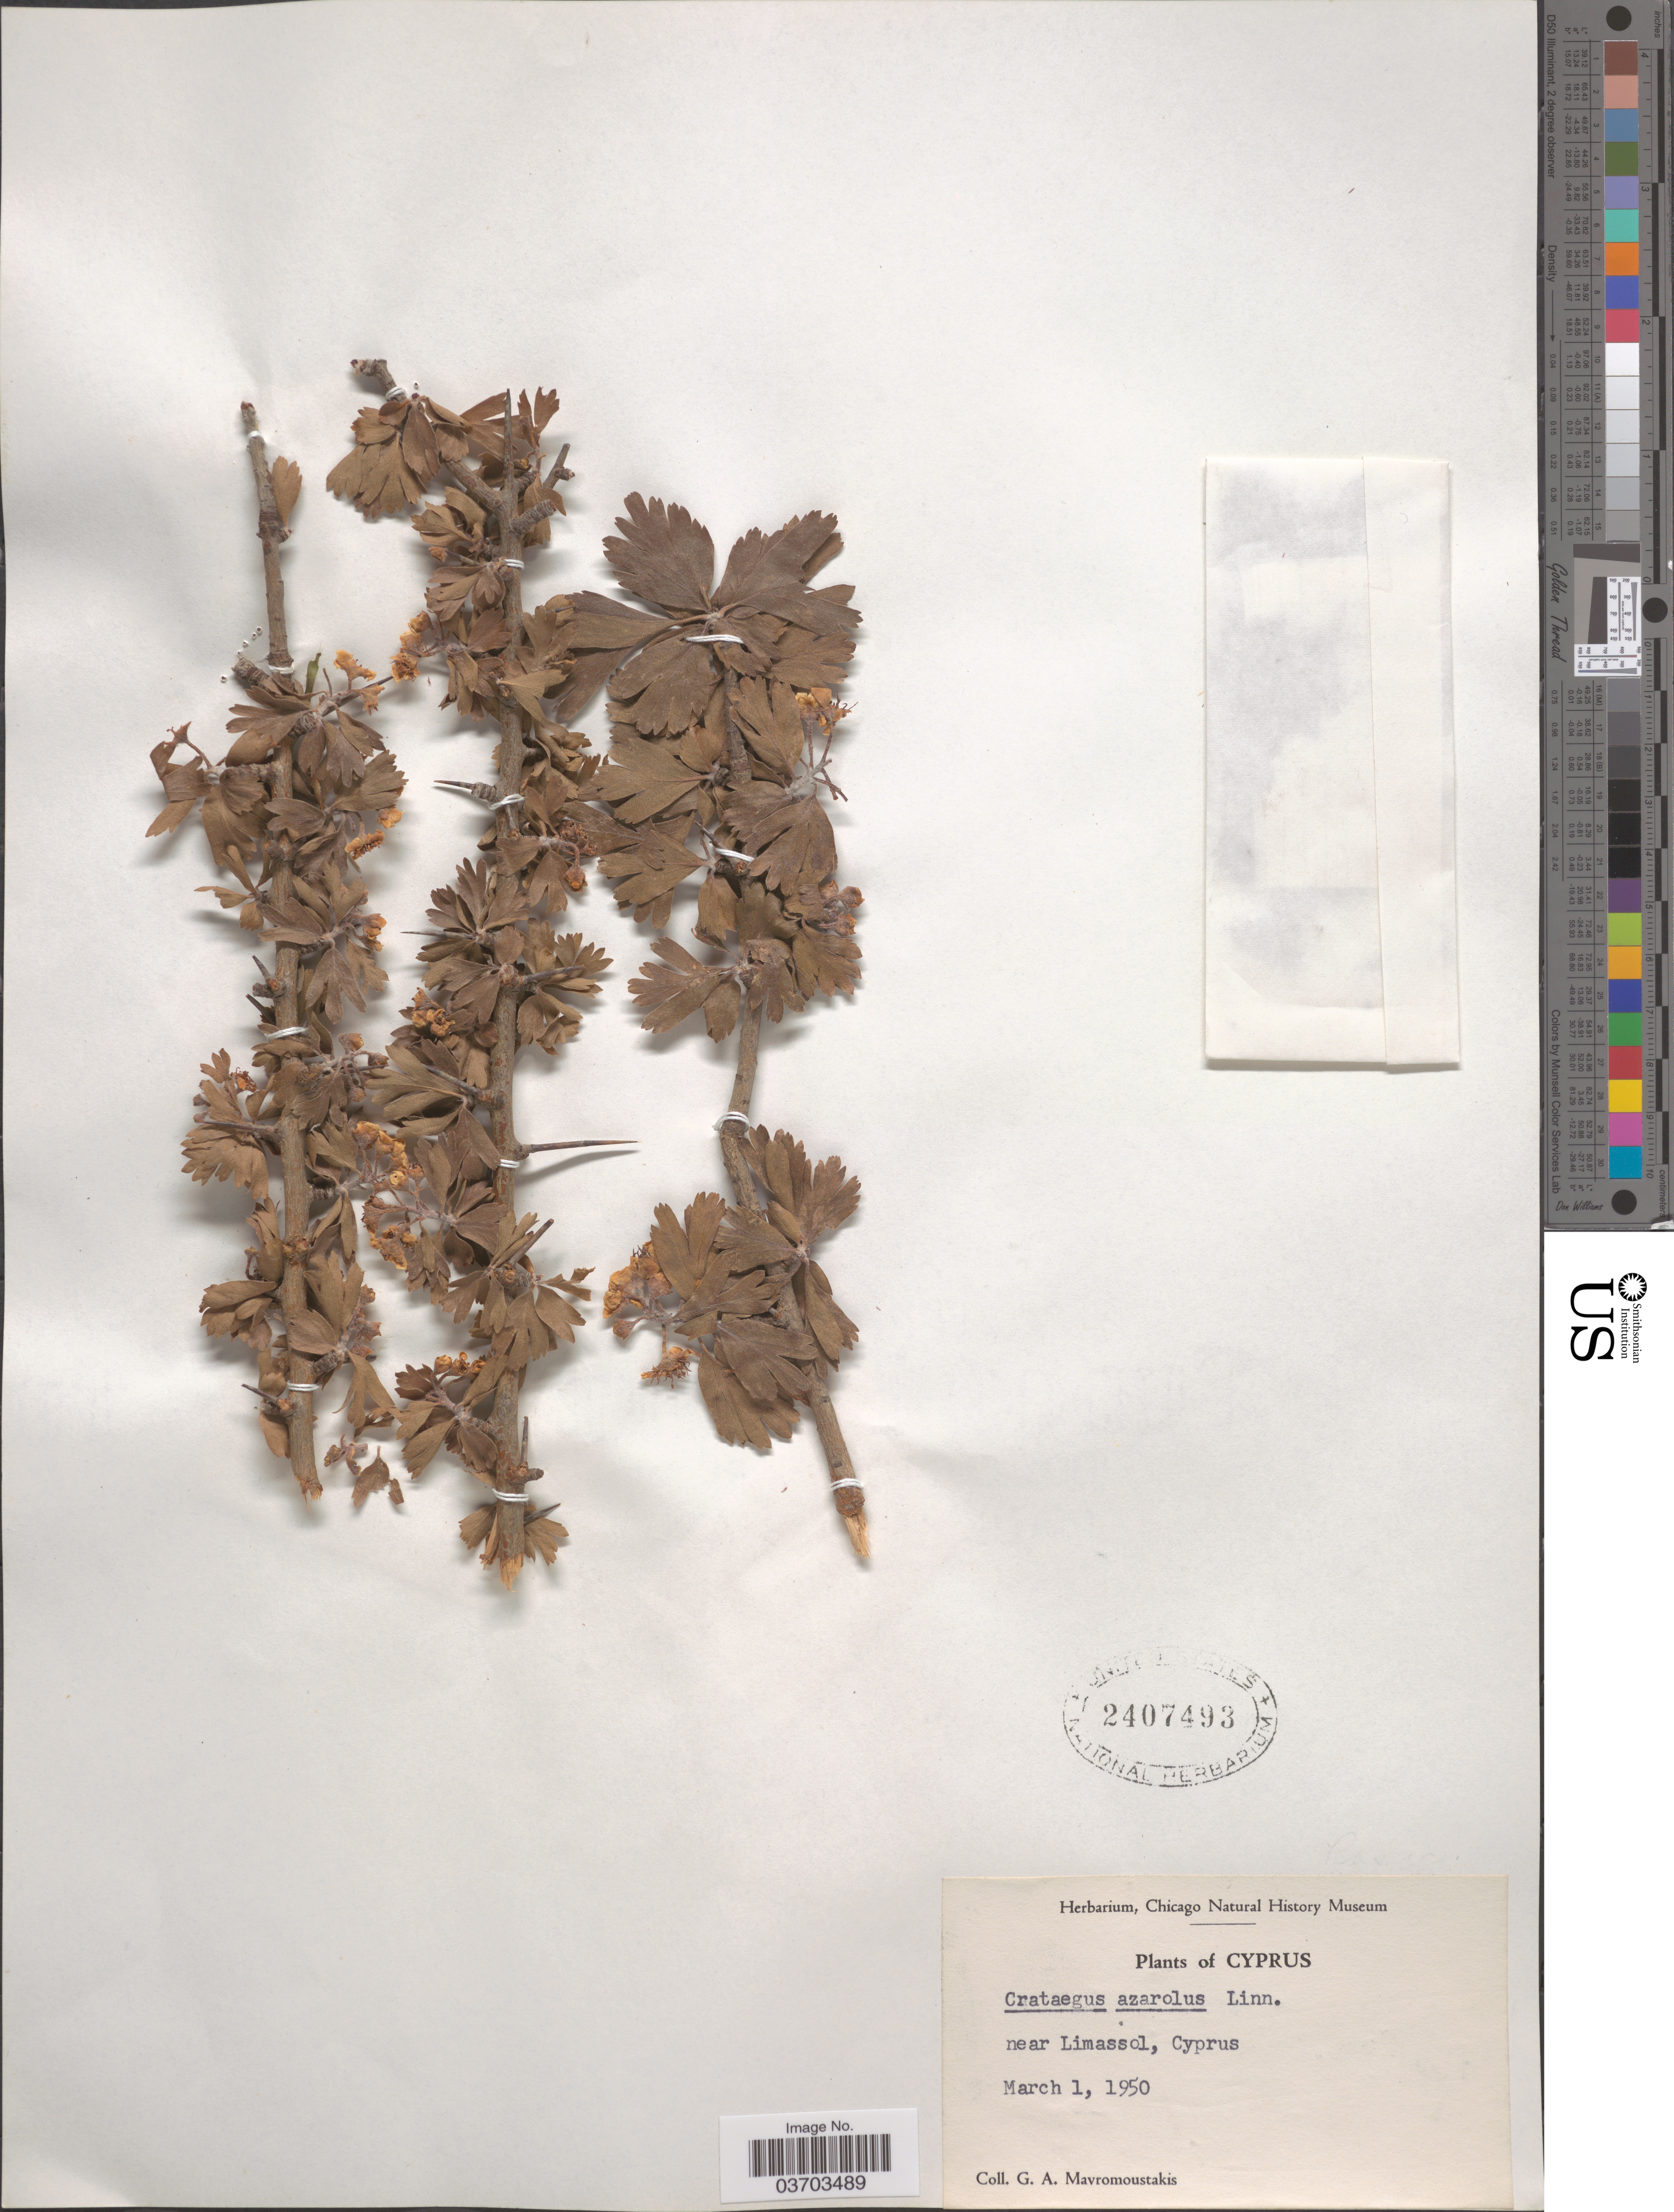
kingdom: Plantae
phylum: Tracheophyta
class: Magnoliopsida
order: Rosales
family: Rosaceae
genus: Crataegus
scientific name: Crataegus azarolus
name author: L.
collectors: G. Mavromoustakis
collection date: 1950-03-01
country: Cyprus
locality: Near Limassol.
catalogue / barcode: US 2407493